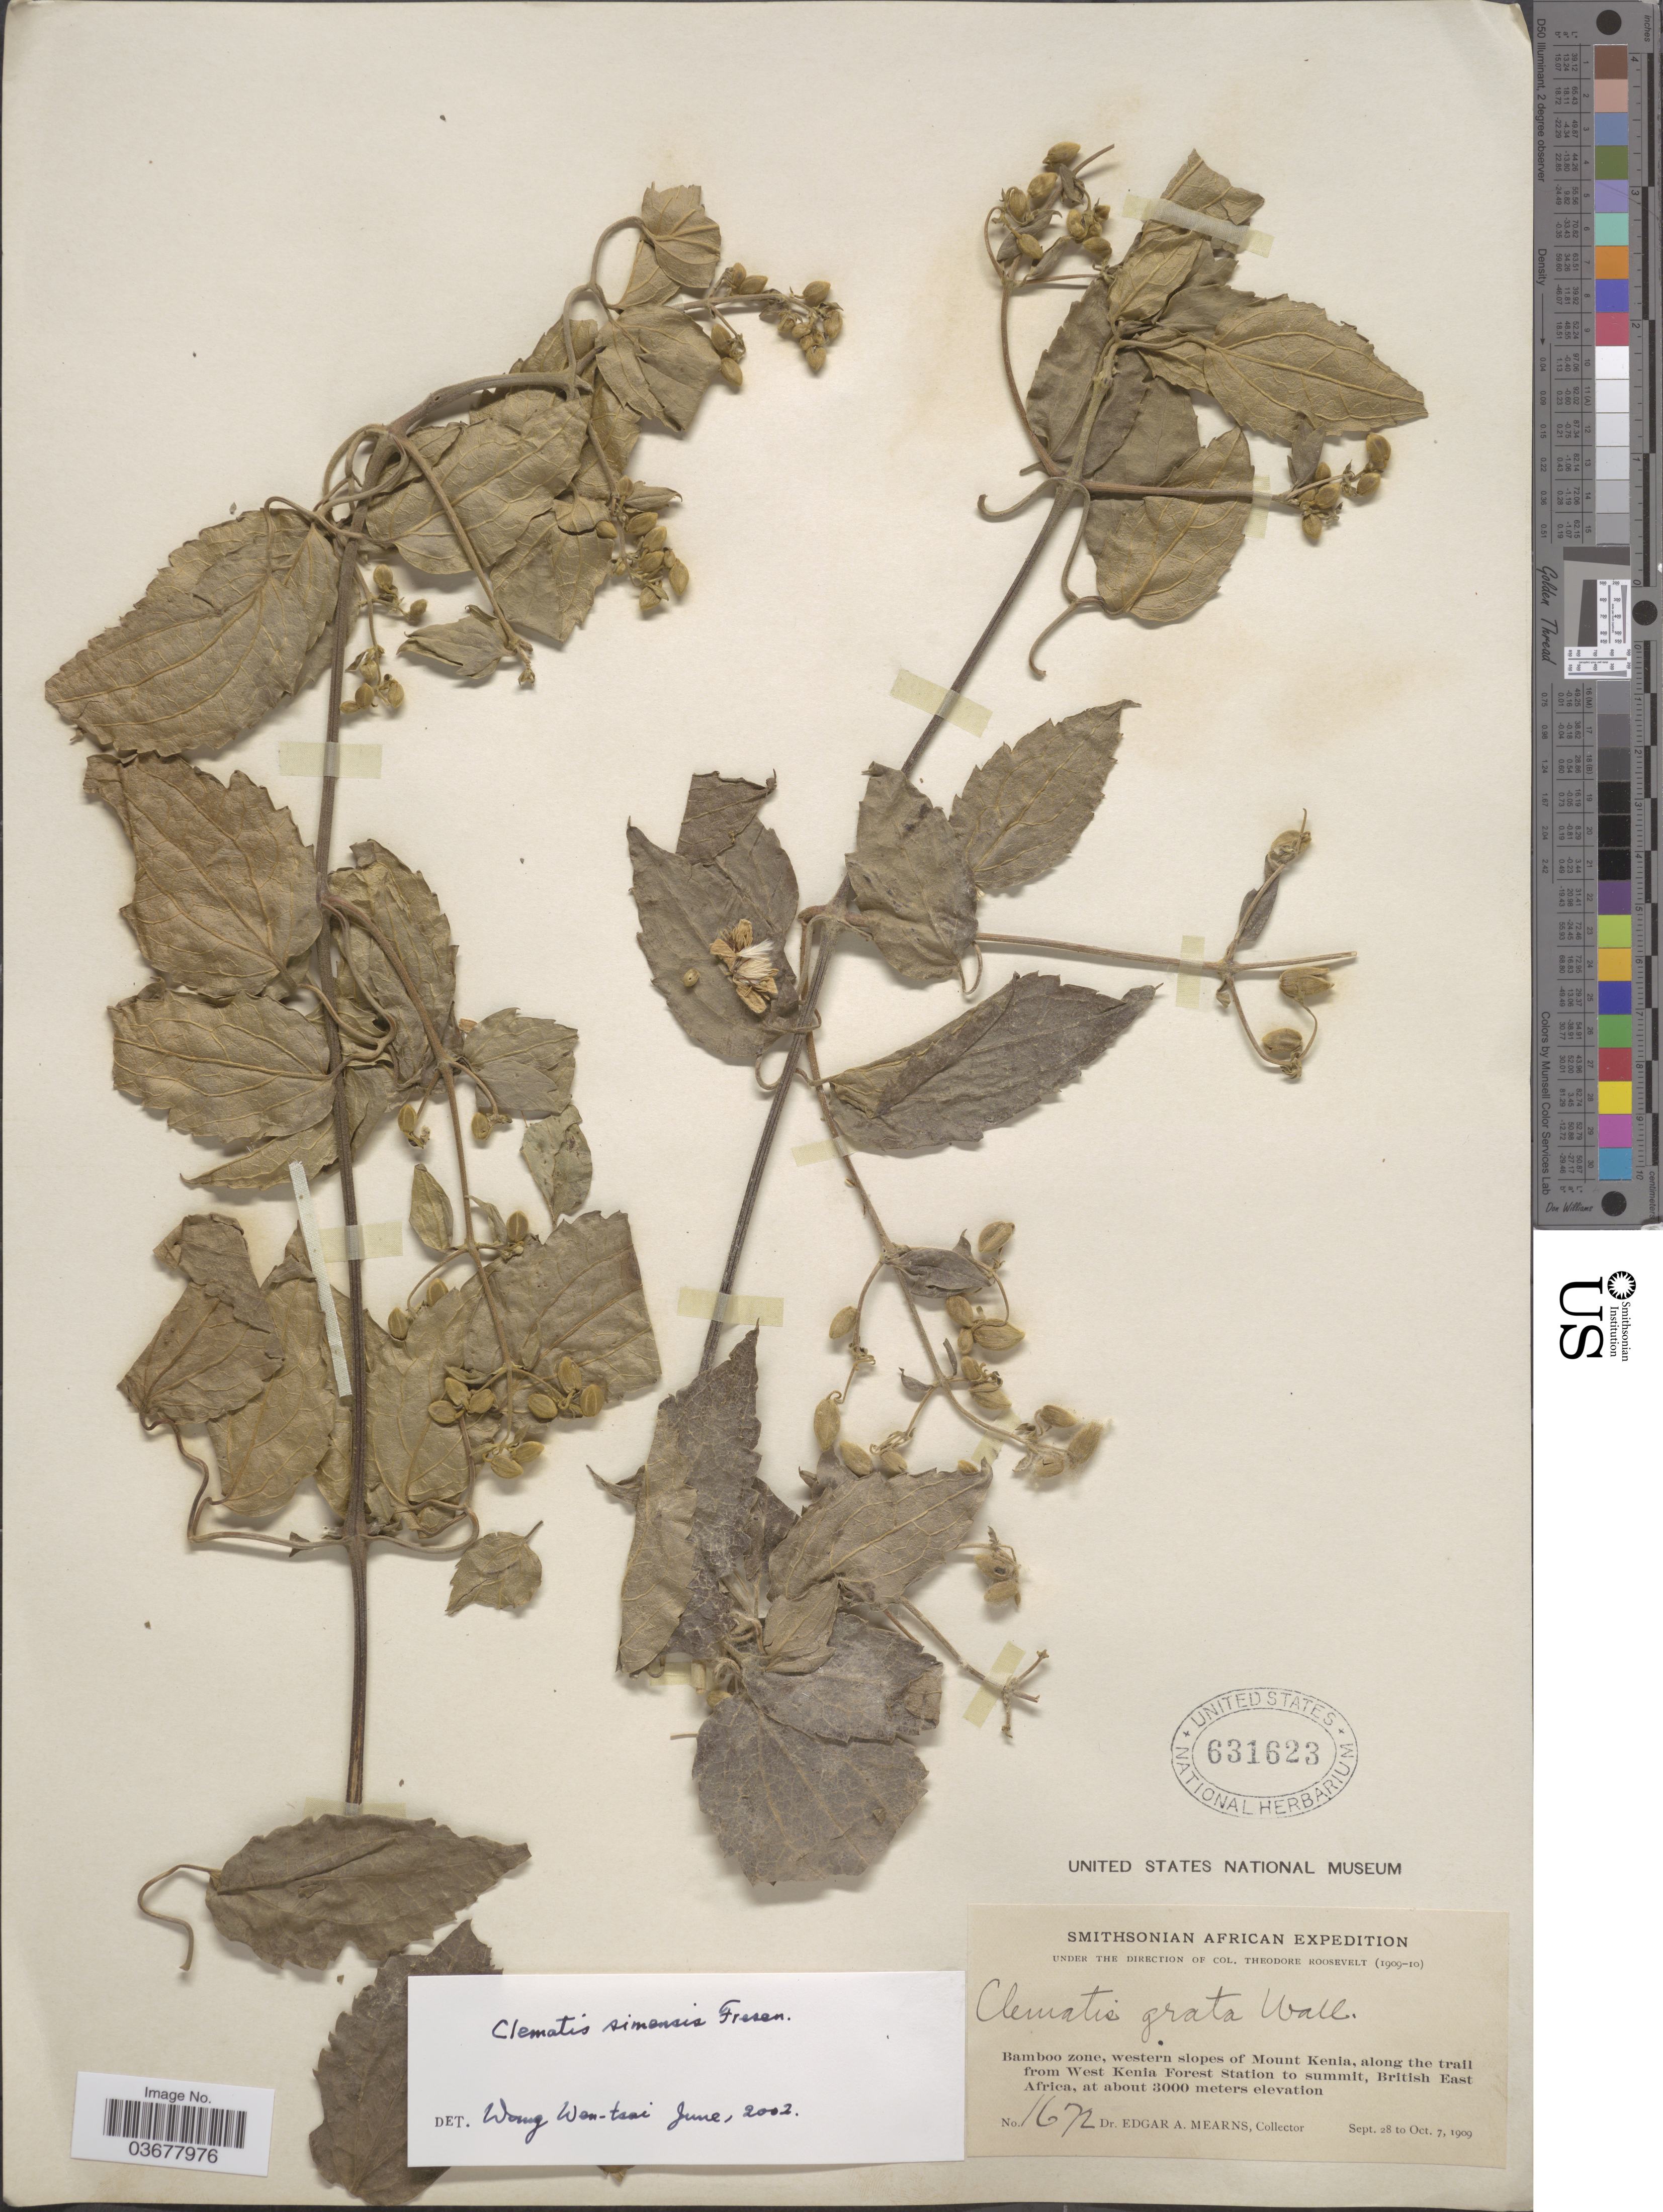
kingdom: Plantae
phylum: Tracheophyta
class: Magnoliopsida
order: Ranunculales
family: Ranunculaceae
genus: Clematis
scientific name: Clematis simensis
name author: Fresen.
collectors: E. A. Mearns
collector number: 1672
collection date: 1909-09-28/1909-10-07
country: Kenya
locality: Bamboo Zone, western slopes of Mount Kenia, along the trail from West Kenia Forest Station to summit, British East Africa.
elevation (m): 3000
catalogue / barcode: US 631623